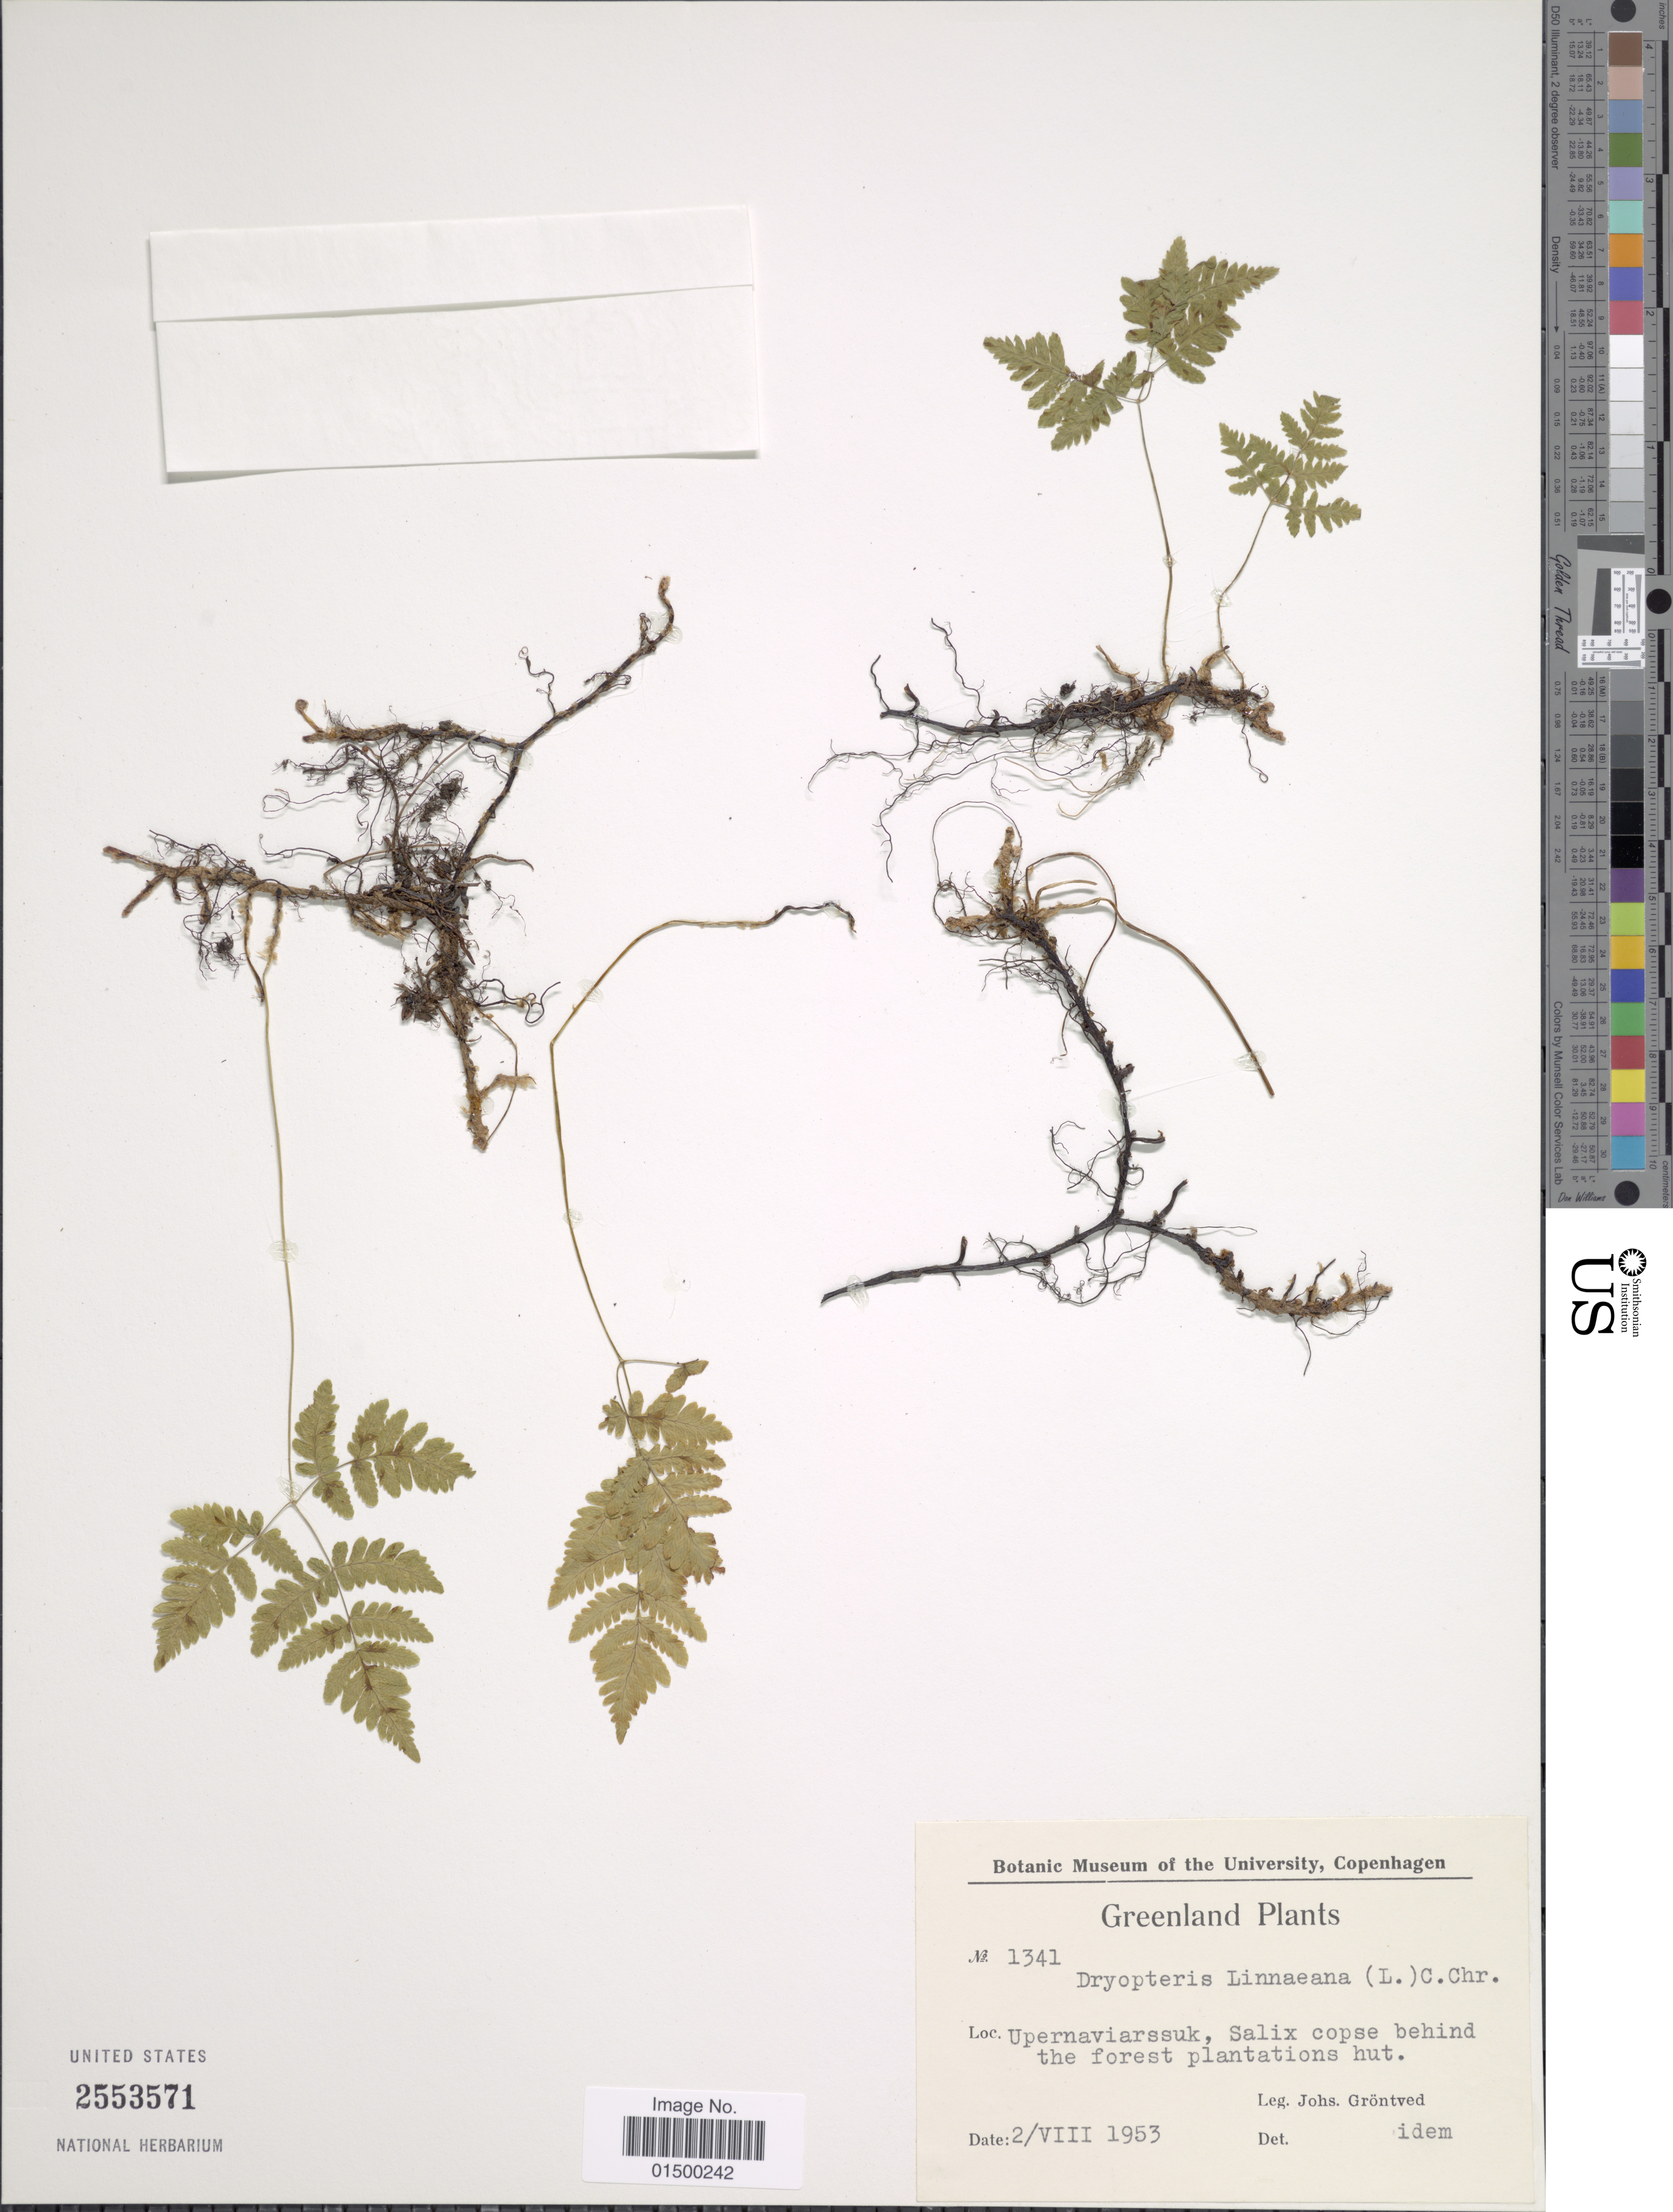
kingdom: Plantae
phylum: Tracheophyta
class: Polypodiopsida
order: Polypodiales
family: Cystopteridaceae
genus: Gymnocarpium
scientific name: Gymnocarpium disjunctum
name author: (Rupr.) Ching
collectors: J. Gröntved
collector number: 1341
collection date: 1953-08-02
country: Greenland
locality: Greenland Plants, Upernaviarssuk, Salix copse behind the forest plantations hut.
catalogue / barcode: US 2553571